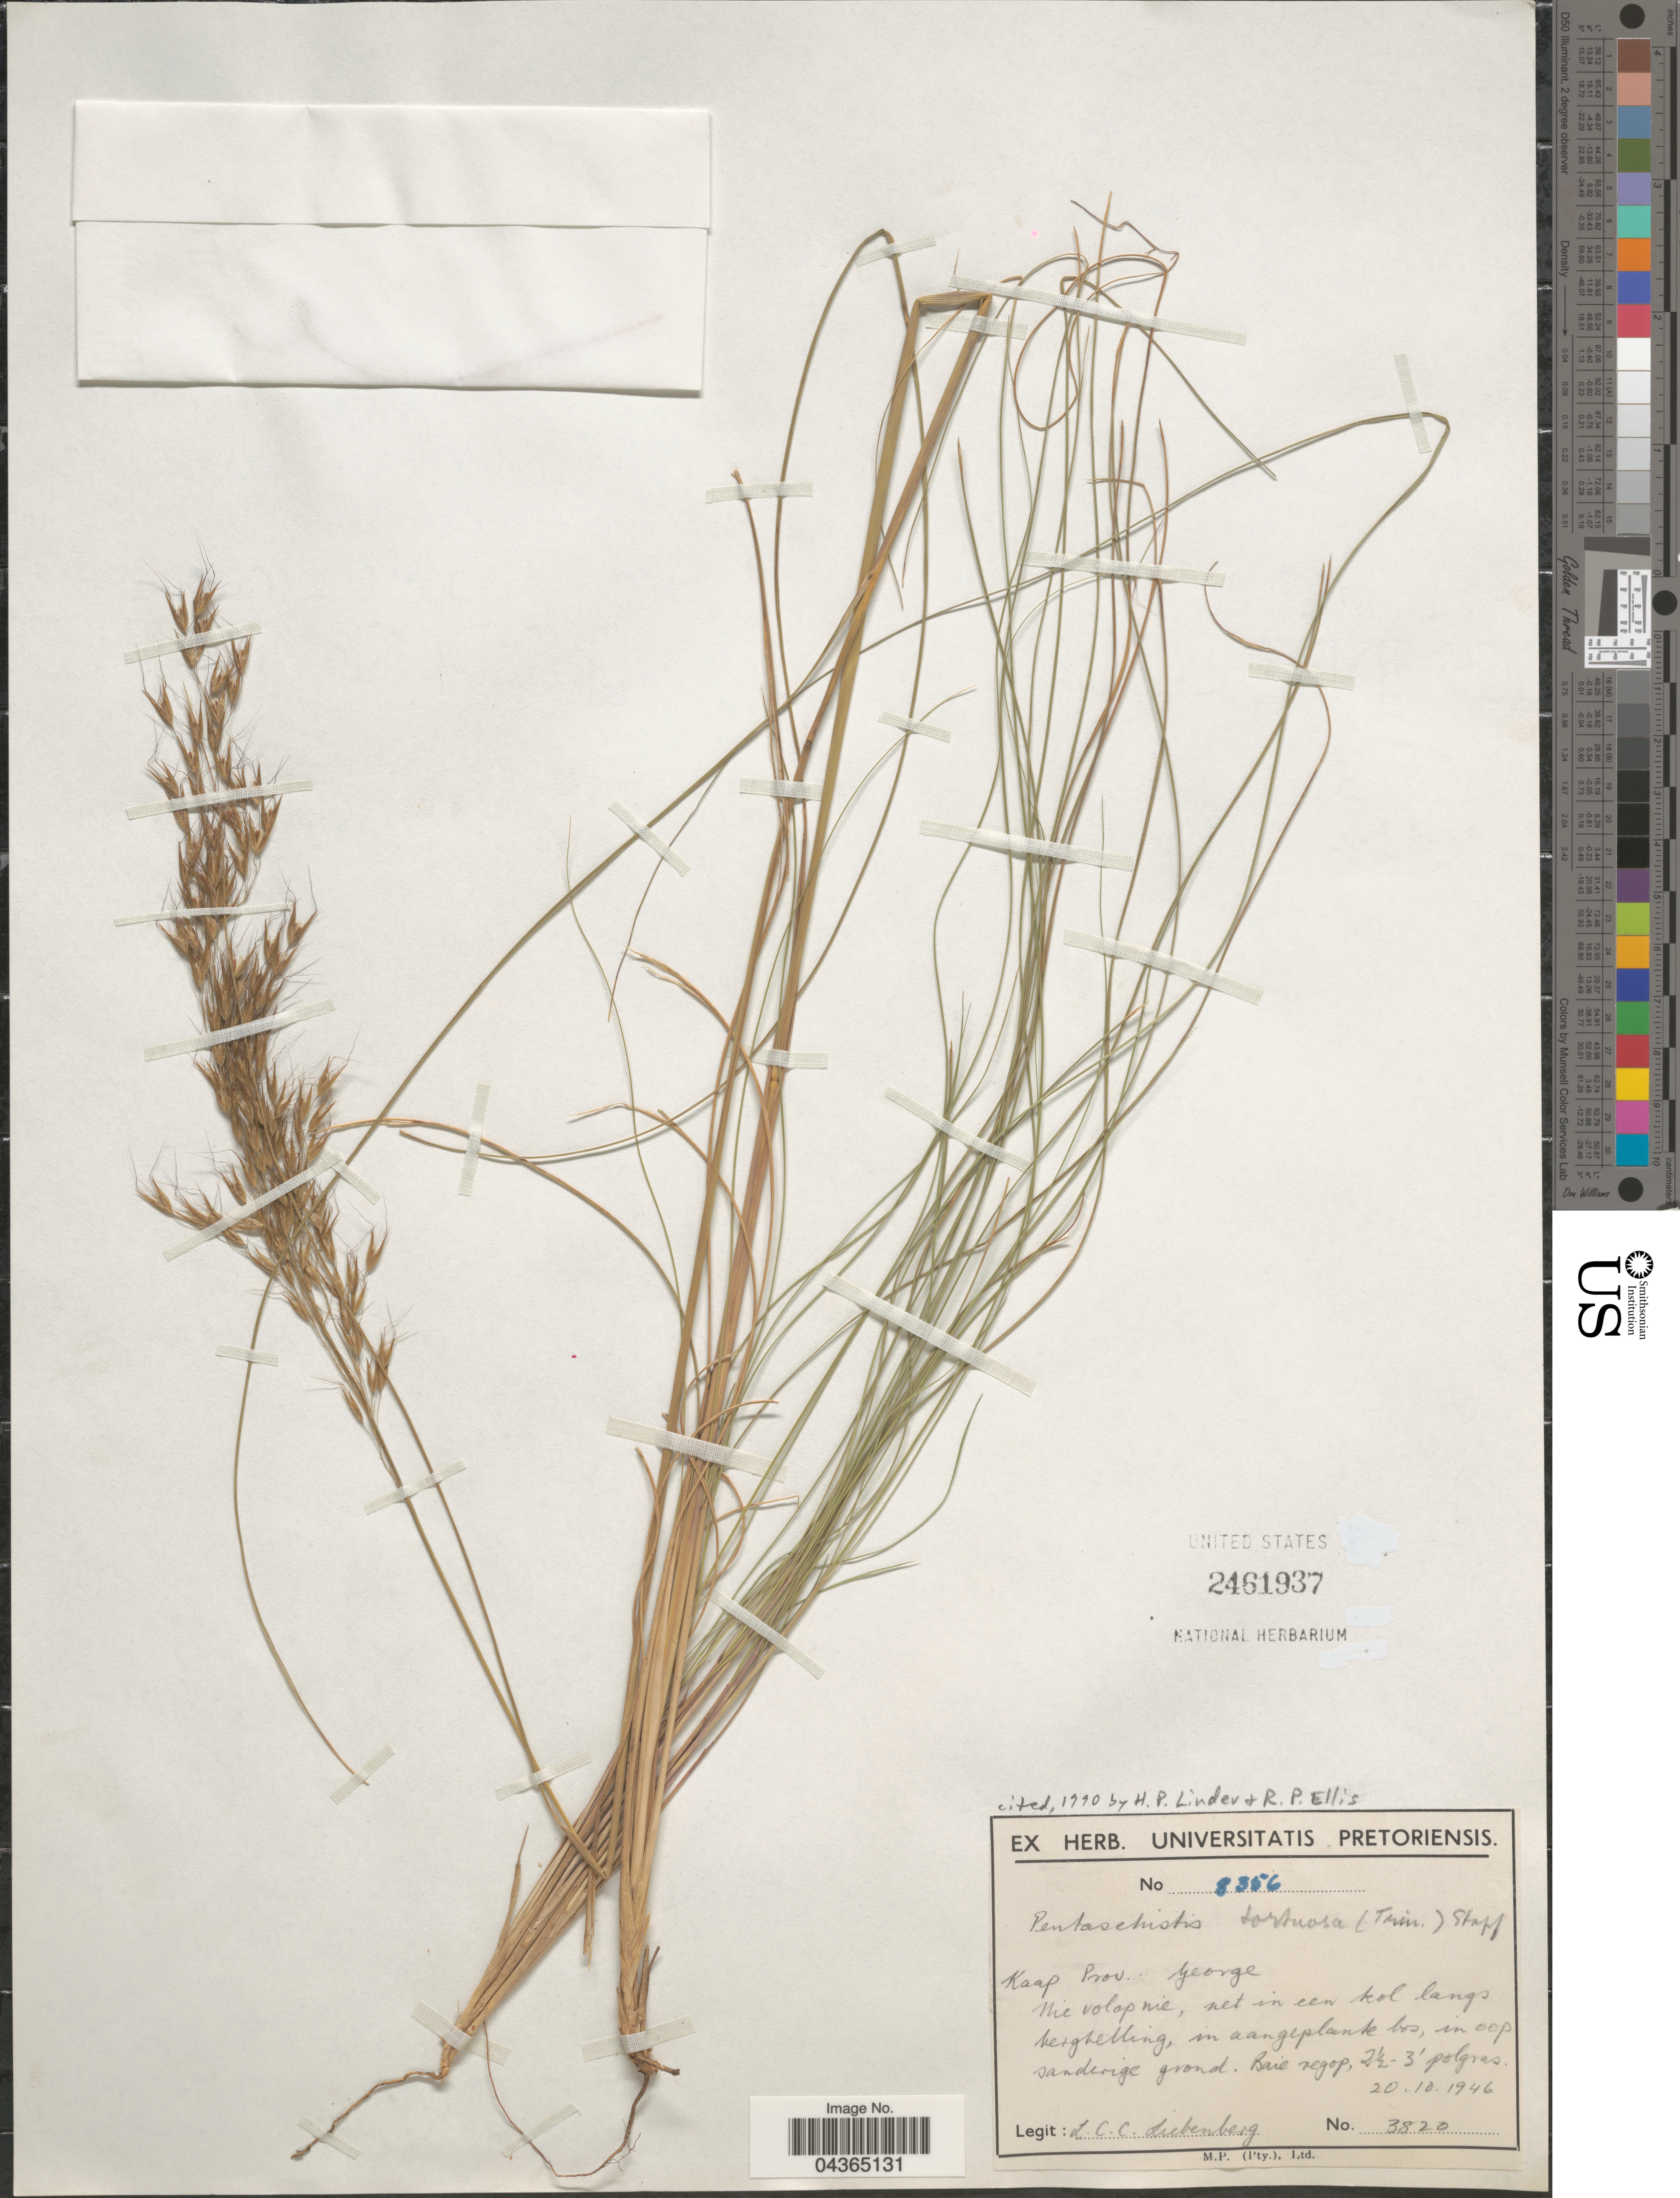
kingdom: Plantae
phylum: Tracheophyta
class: Liliopsida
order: Poales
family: Poaceae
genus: Pentameris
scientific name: Pentameris tortuosa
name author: (Trin.) Nees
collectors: L. Liebenberg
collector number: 3820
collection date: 1946-10-20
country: South Africa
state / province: Western Cape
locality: Kaap Prov.: George.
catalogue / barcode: US 2461937